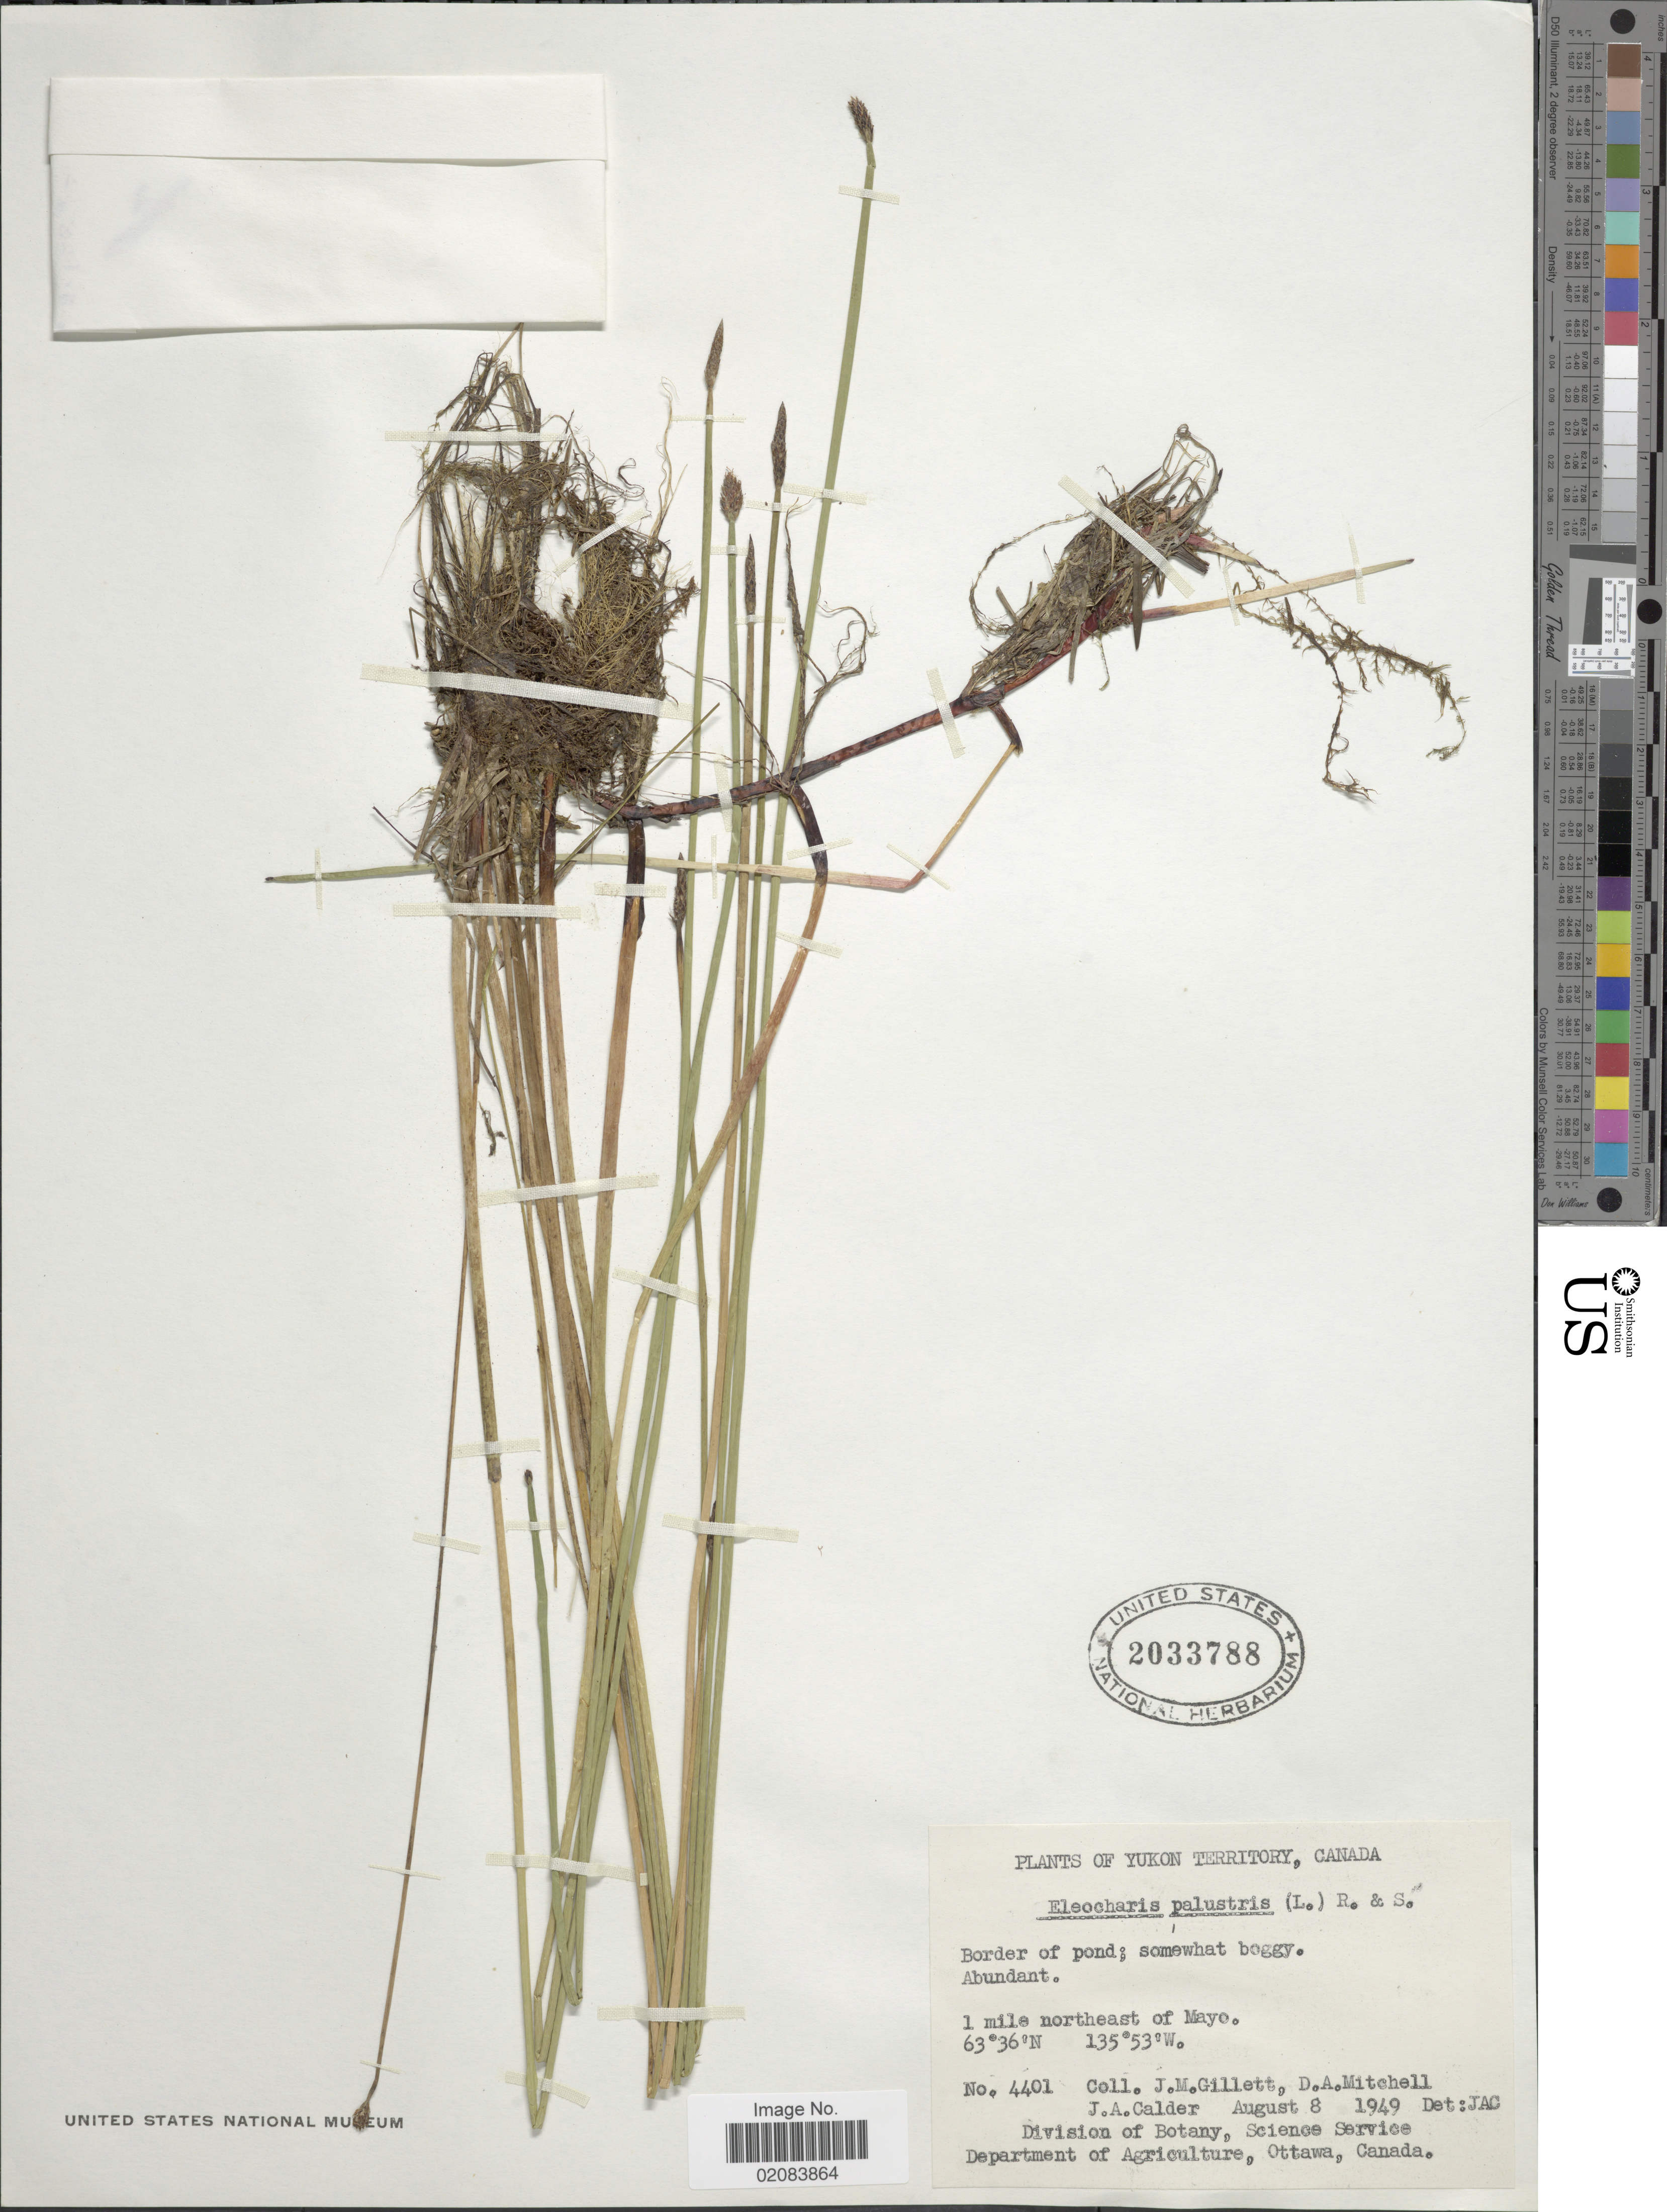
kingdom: Plantae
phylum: Tracheophyta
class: Liliopsida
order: Poales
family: Cyperaceae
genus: Eleocharis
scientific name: Eleocharis palustris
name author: (L.) Roem. & Schult.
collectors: J. M. Gillett, J. A. Calder & D. Mitchell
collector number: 4401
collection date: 1949-08-08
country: Canada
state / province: Yukon Territory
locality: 1 mile northeast of Mayo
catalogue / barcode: US 2033788